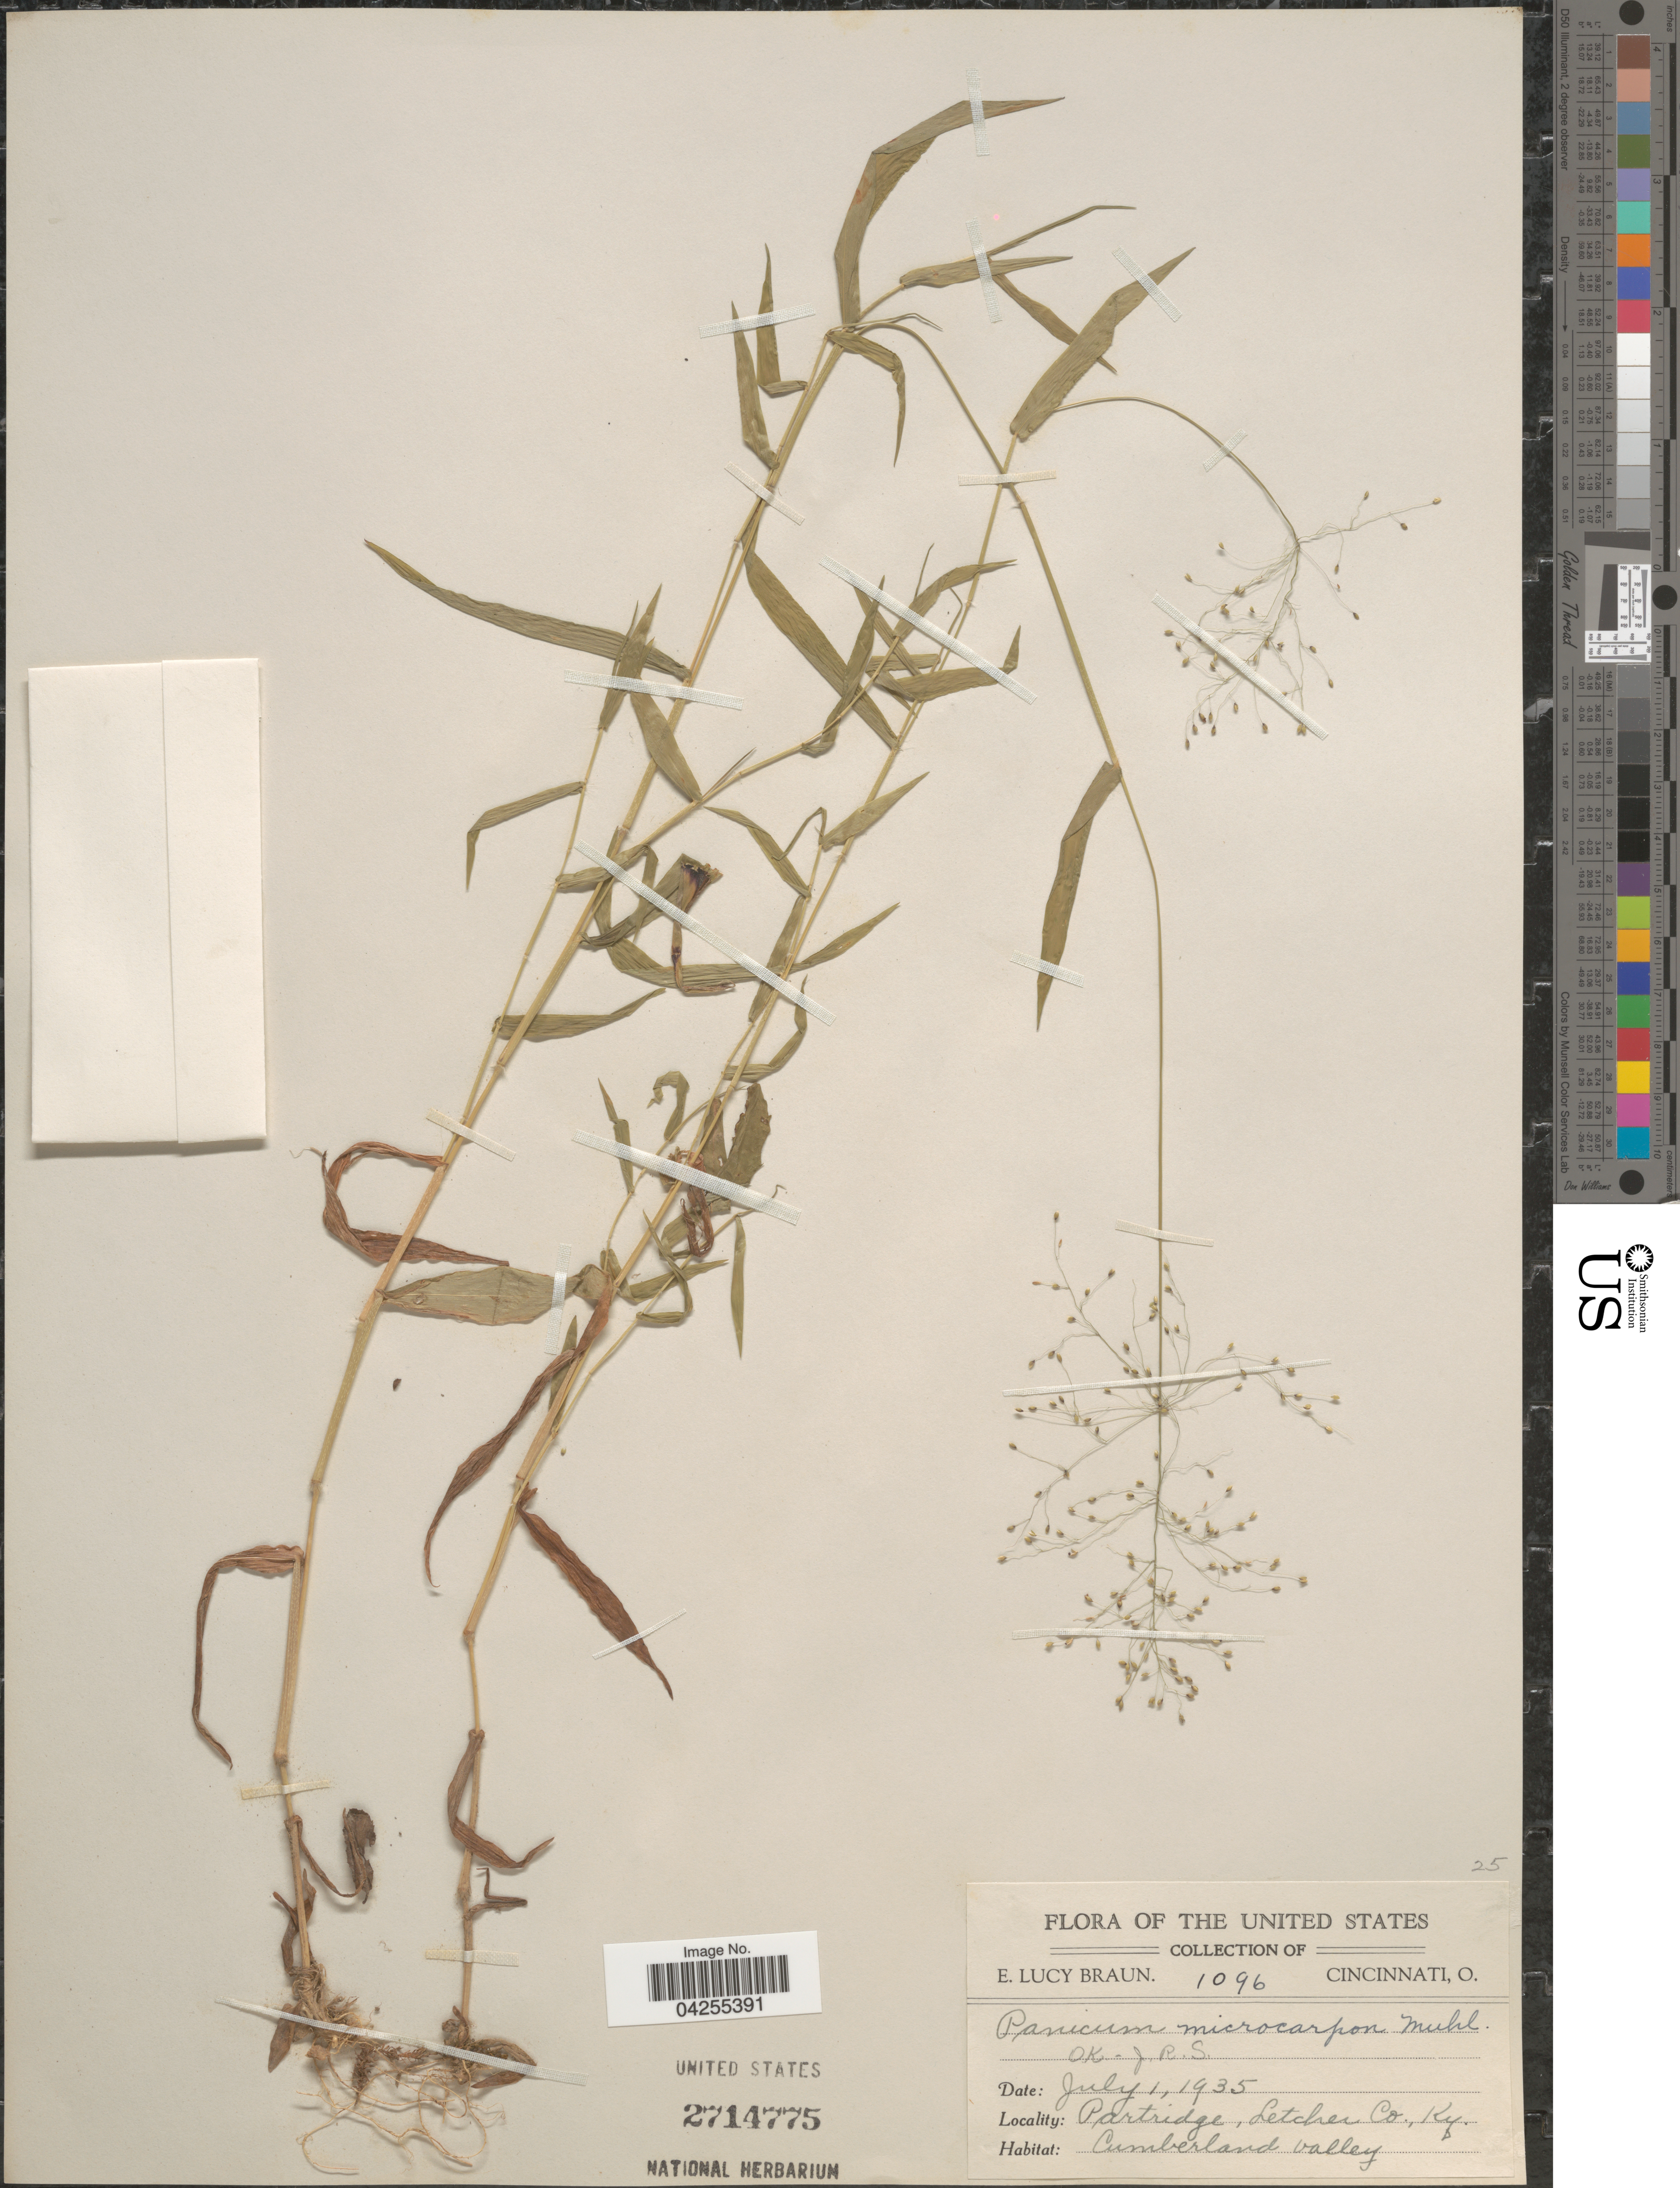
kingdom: Plantae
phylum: Tracheophyta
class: Liliopsida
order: Poales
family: Poaceae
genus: Dichanthelium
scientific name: Dichanthelium dichotomum var. dichotomum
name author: (L.) Gould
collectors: E. L. Braun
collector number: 1096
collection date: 1935-07-01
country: United States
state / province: Kentucky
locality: Partridge, Letcher Co. Cumberland valley.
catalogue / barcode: US 2714775